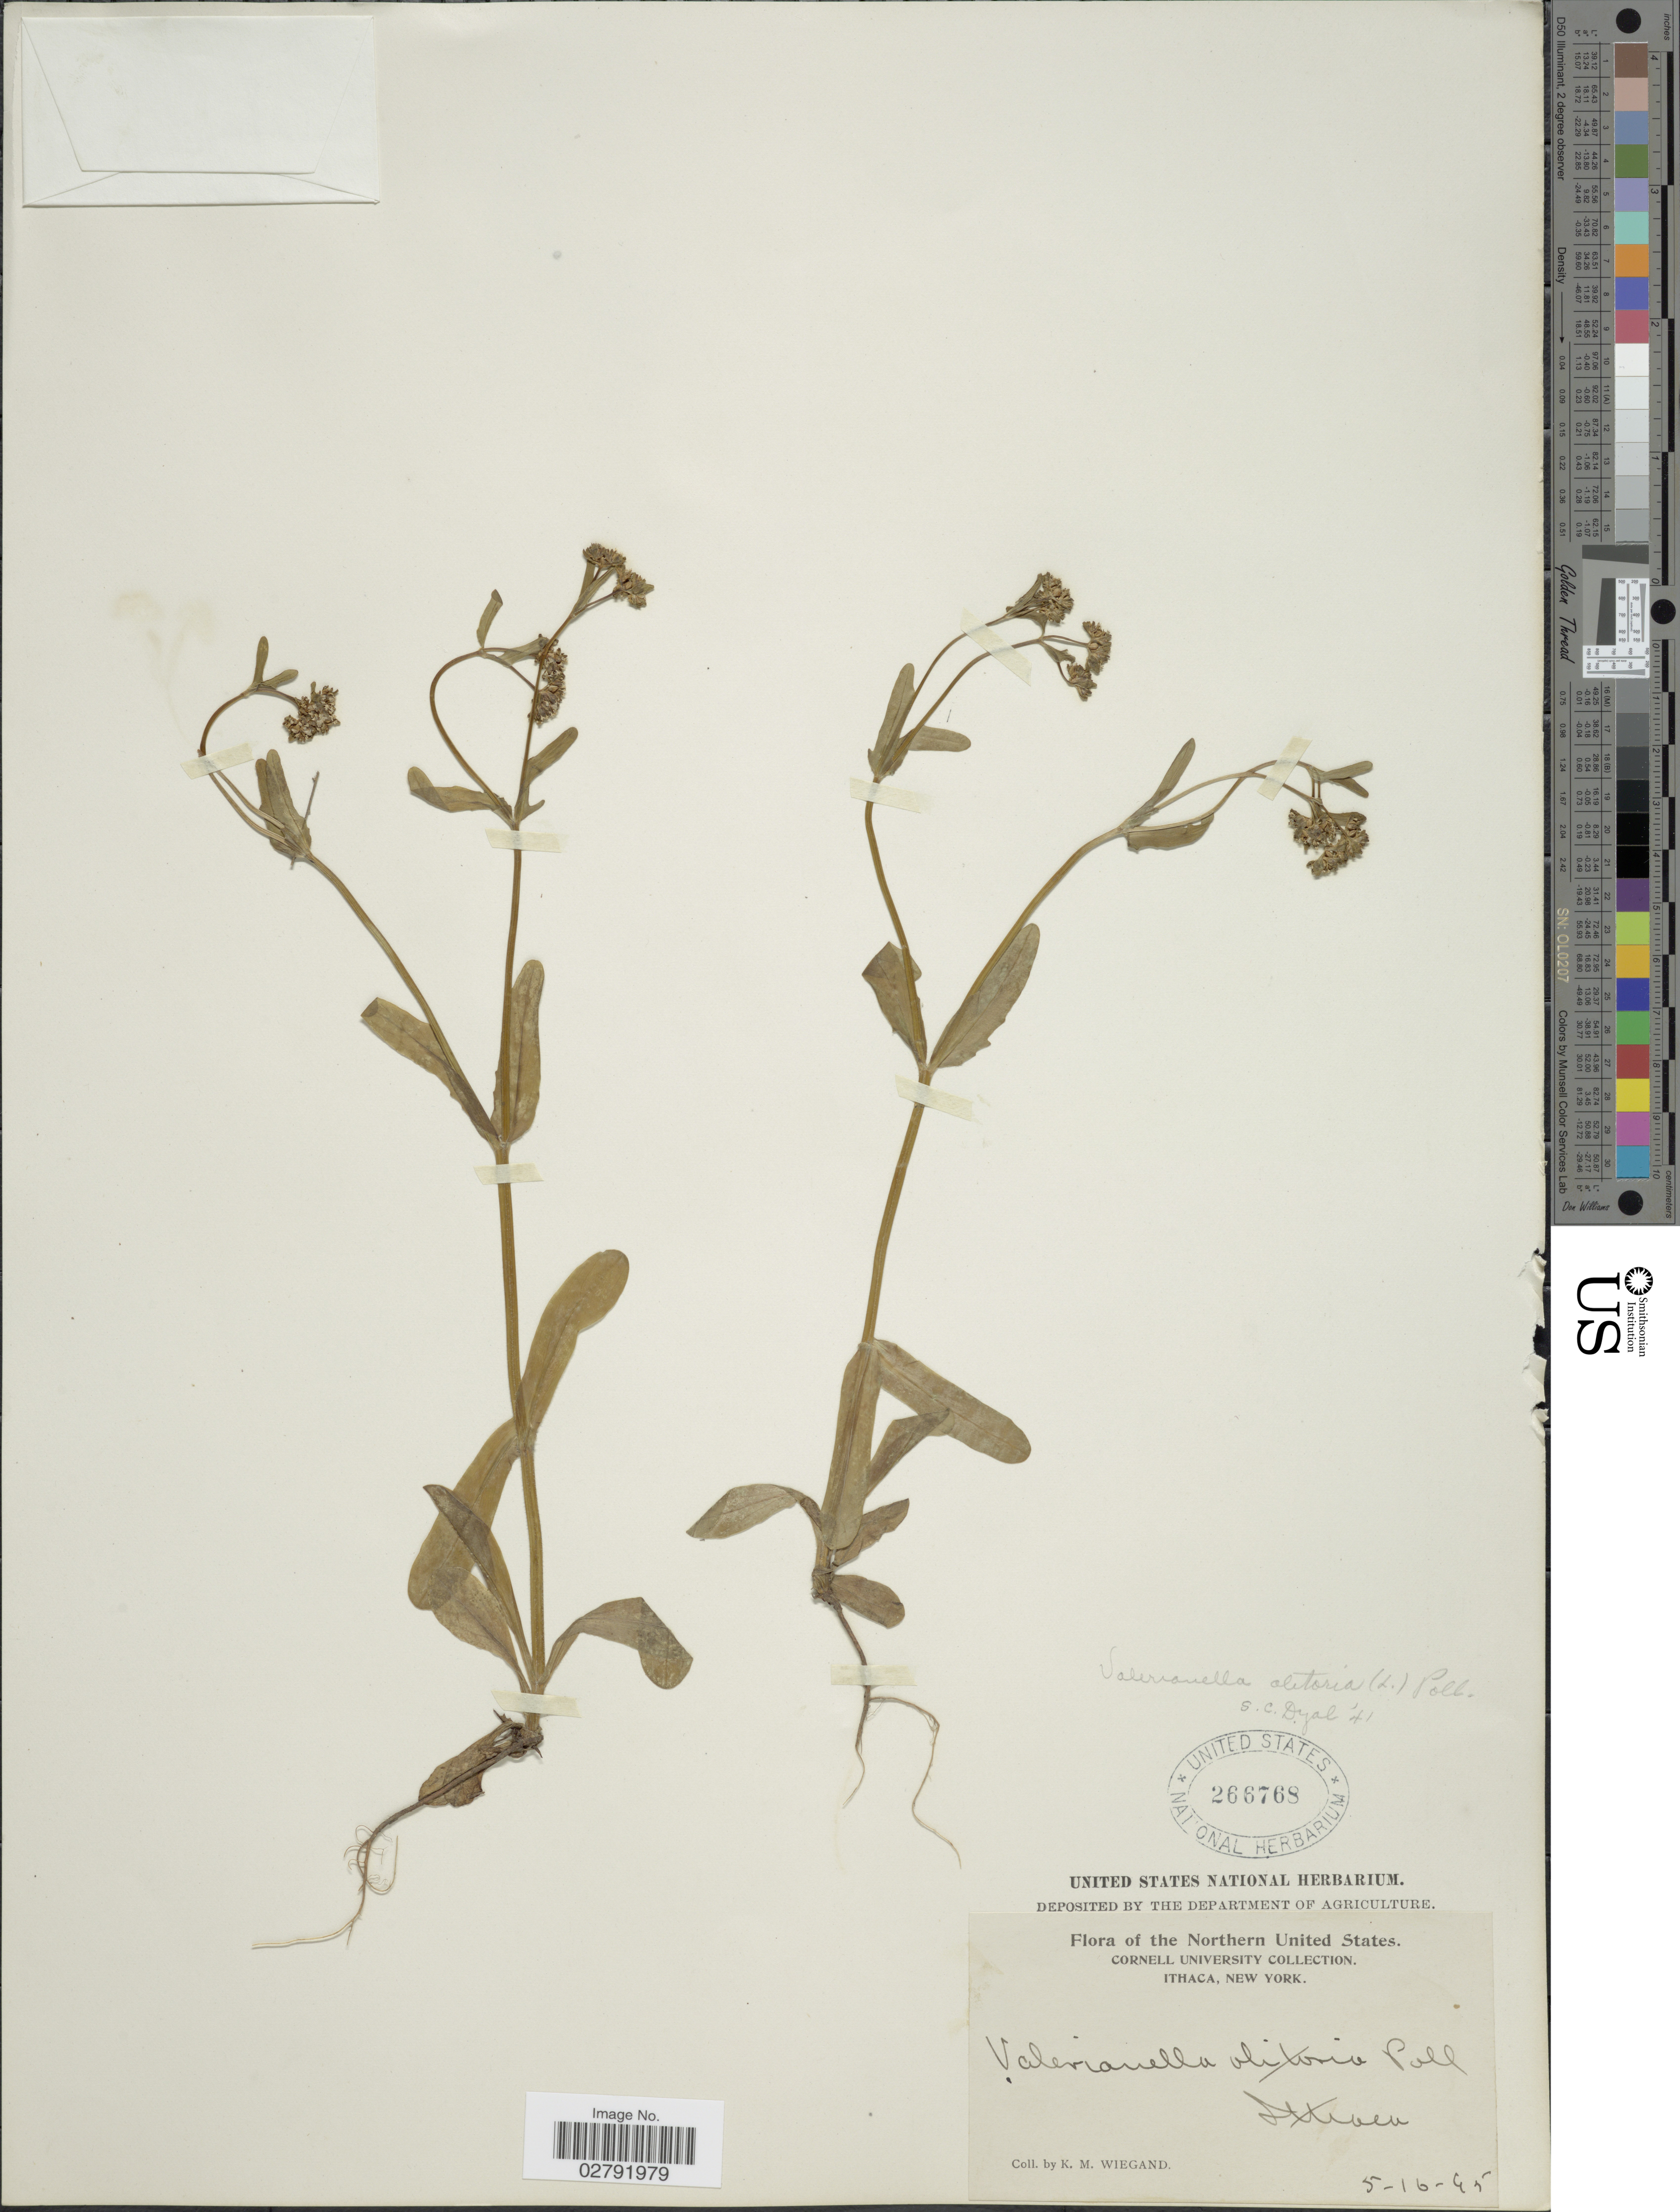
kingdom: Plantae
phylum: Tracheophyta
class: Magnoliopsida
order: Dipsacales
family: Caprifoliaceae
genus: Valerianella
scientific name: Valerianella olitoria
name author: (L.) Pollich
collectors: K. M. Wiegand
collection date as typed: Transcribed d/m/y: 16/5/45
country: United States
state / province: New York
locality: Ithaca.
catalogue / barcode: US 266768